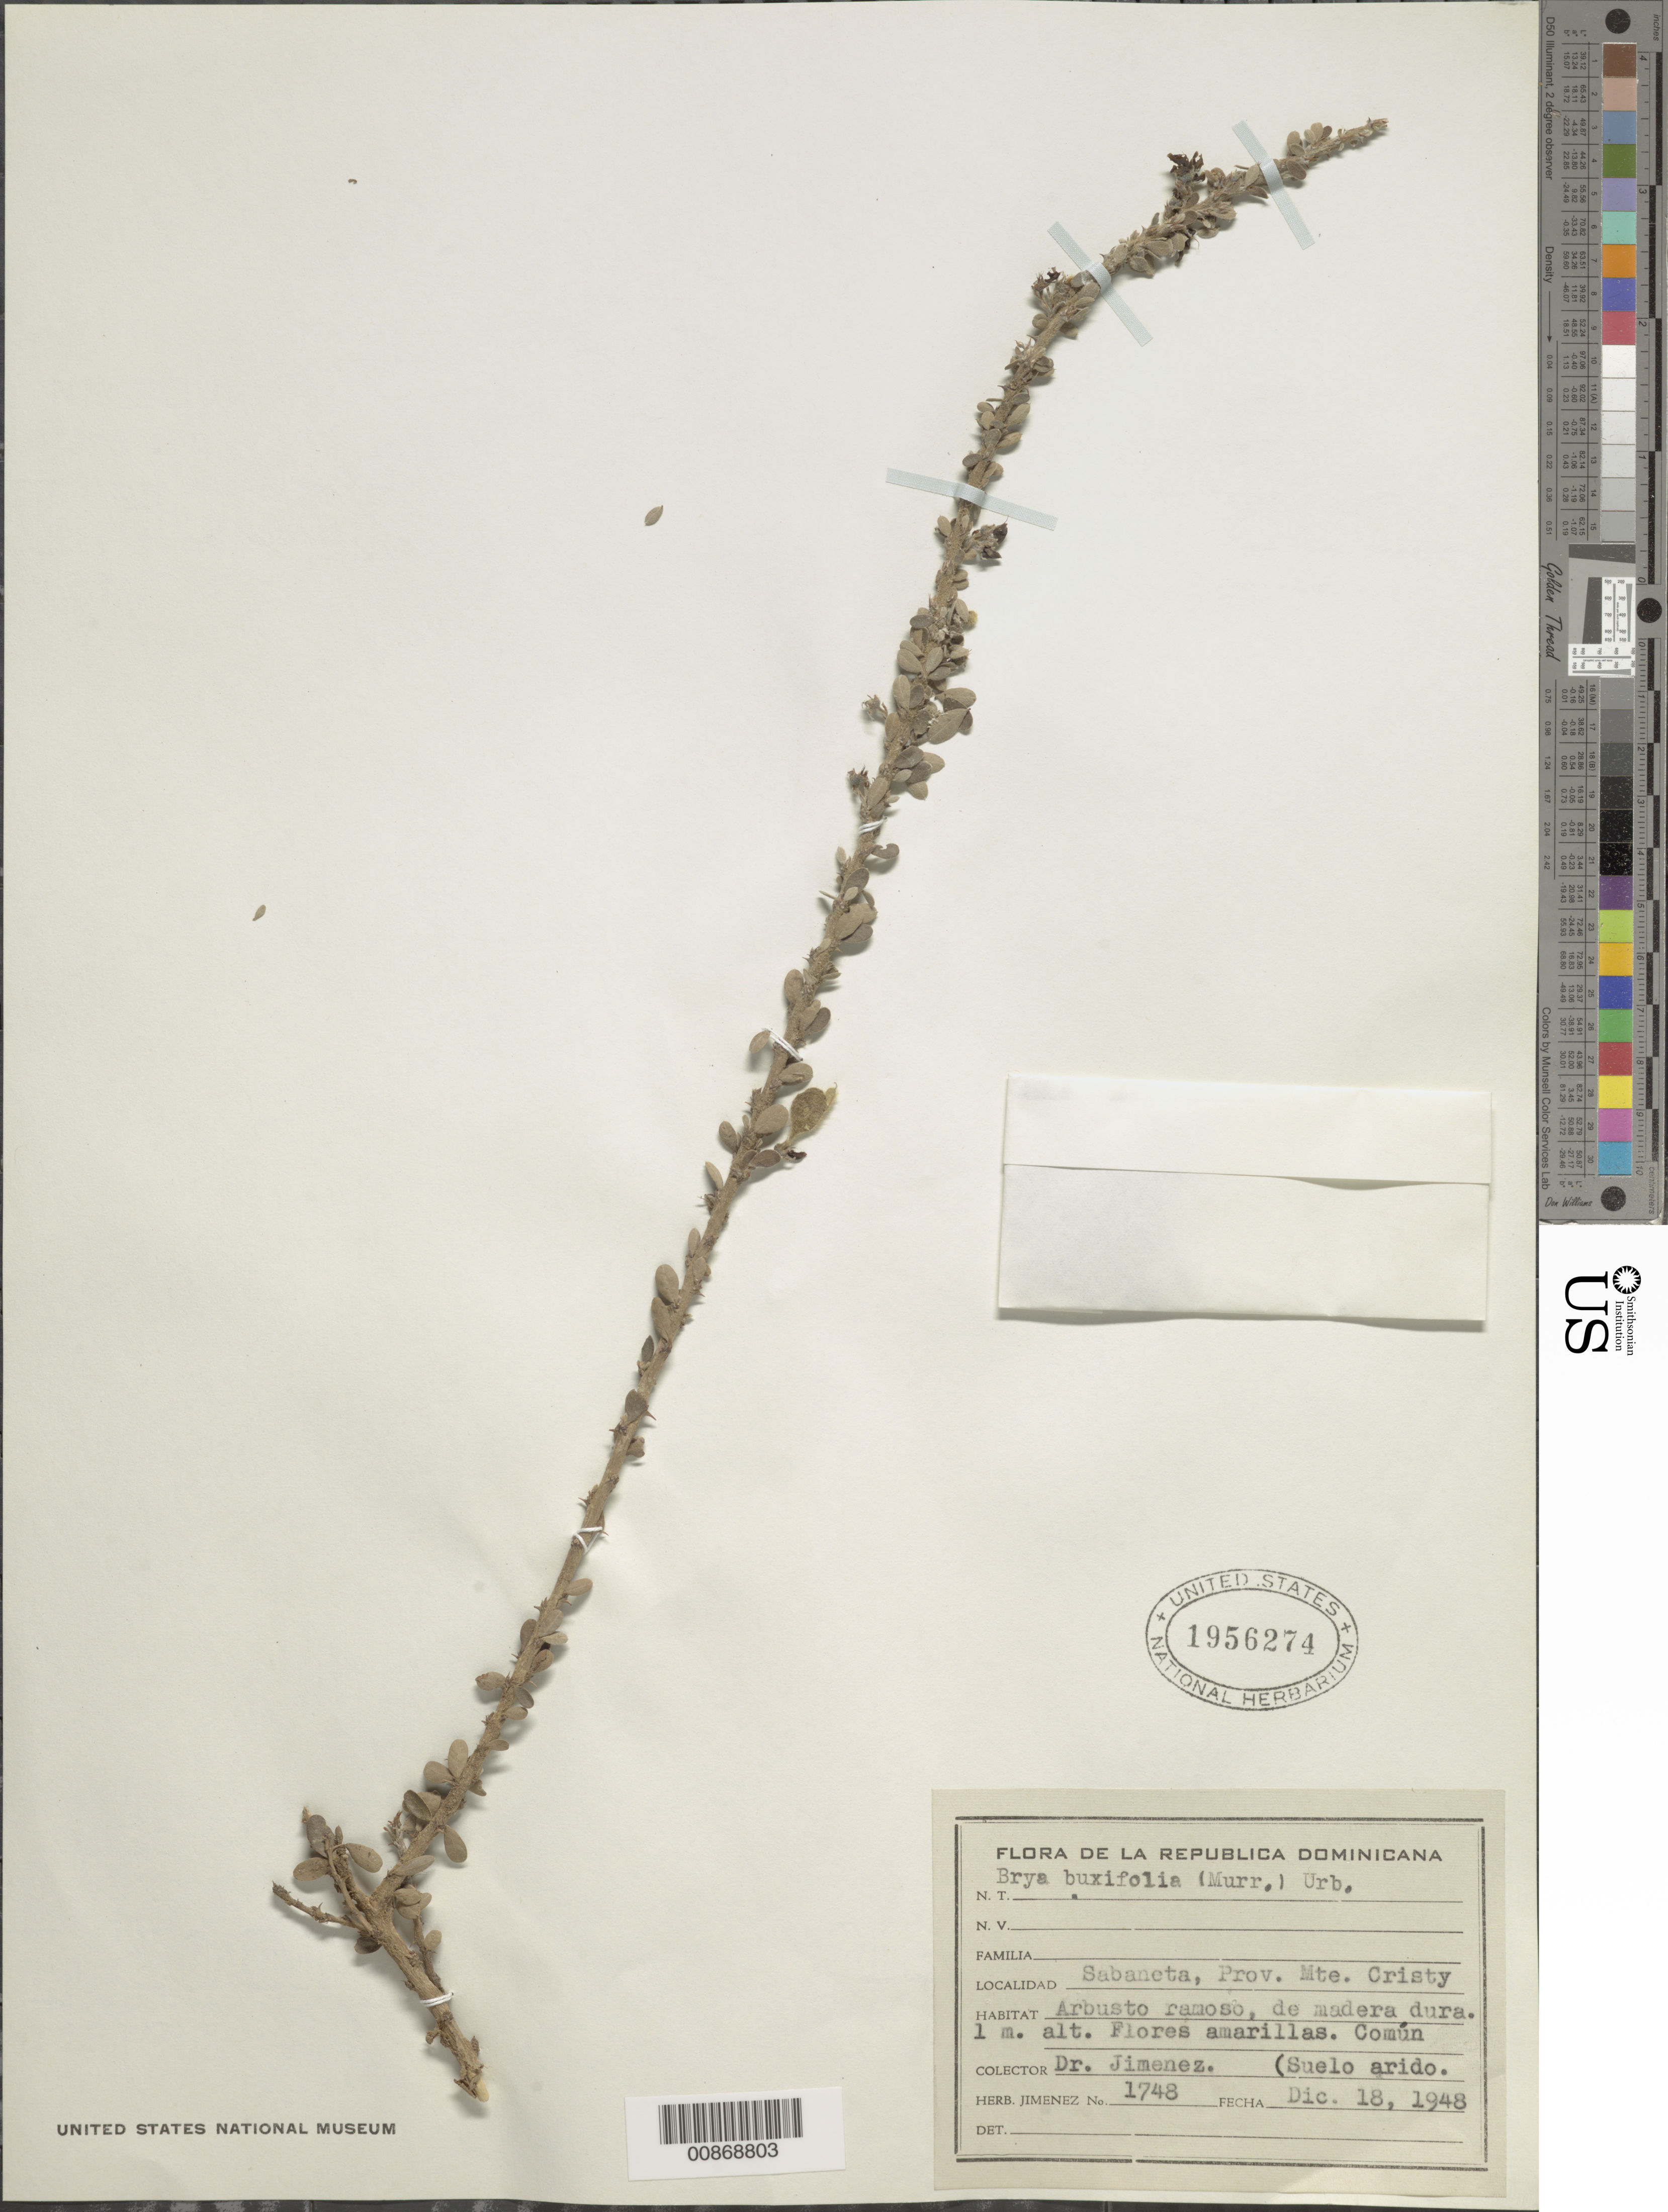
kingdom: Plantae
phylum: Tracheophyta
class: Magnoliopsida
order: Fabales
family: Fabaceae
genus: Brya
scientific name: Brya buxifolia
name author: (Murray) Urb.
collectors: J. J. Jiménez Almonte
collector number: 1748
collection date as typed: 18 Dec 1948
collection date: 1948-12-18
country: Dominican Republic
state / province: Monte Cristi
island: Hispaniola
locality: Sabaneta.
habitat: Suelo arido.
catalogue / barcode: US 1956274